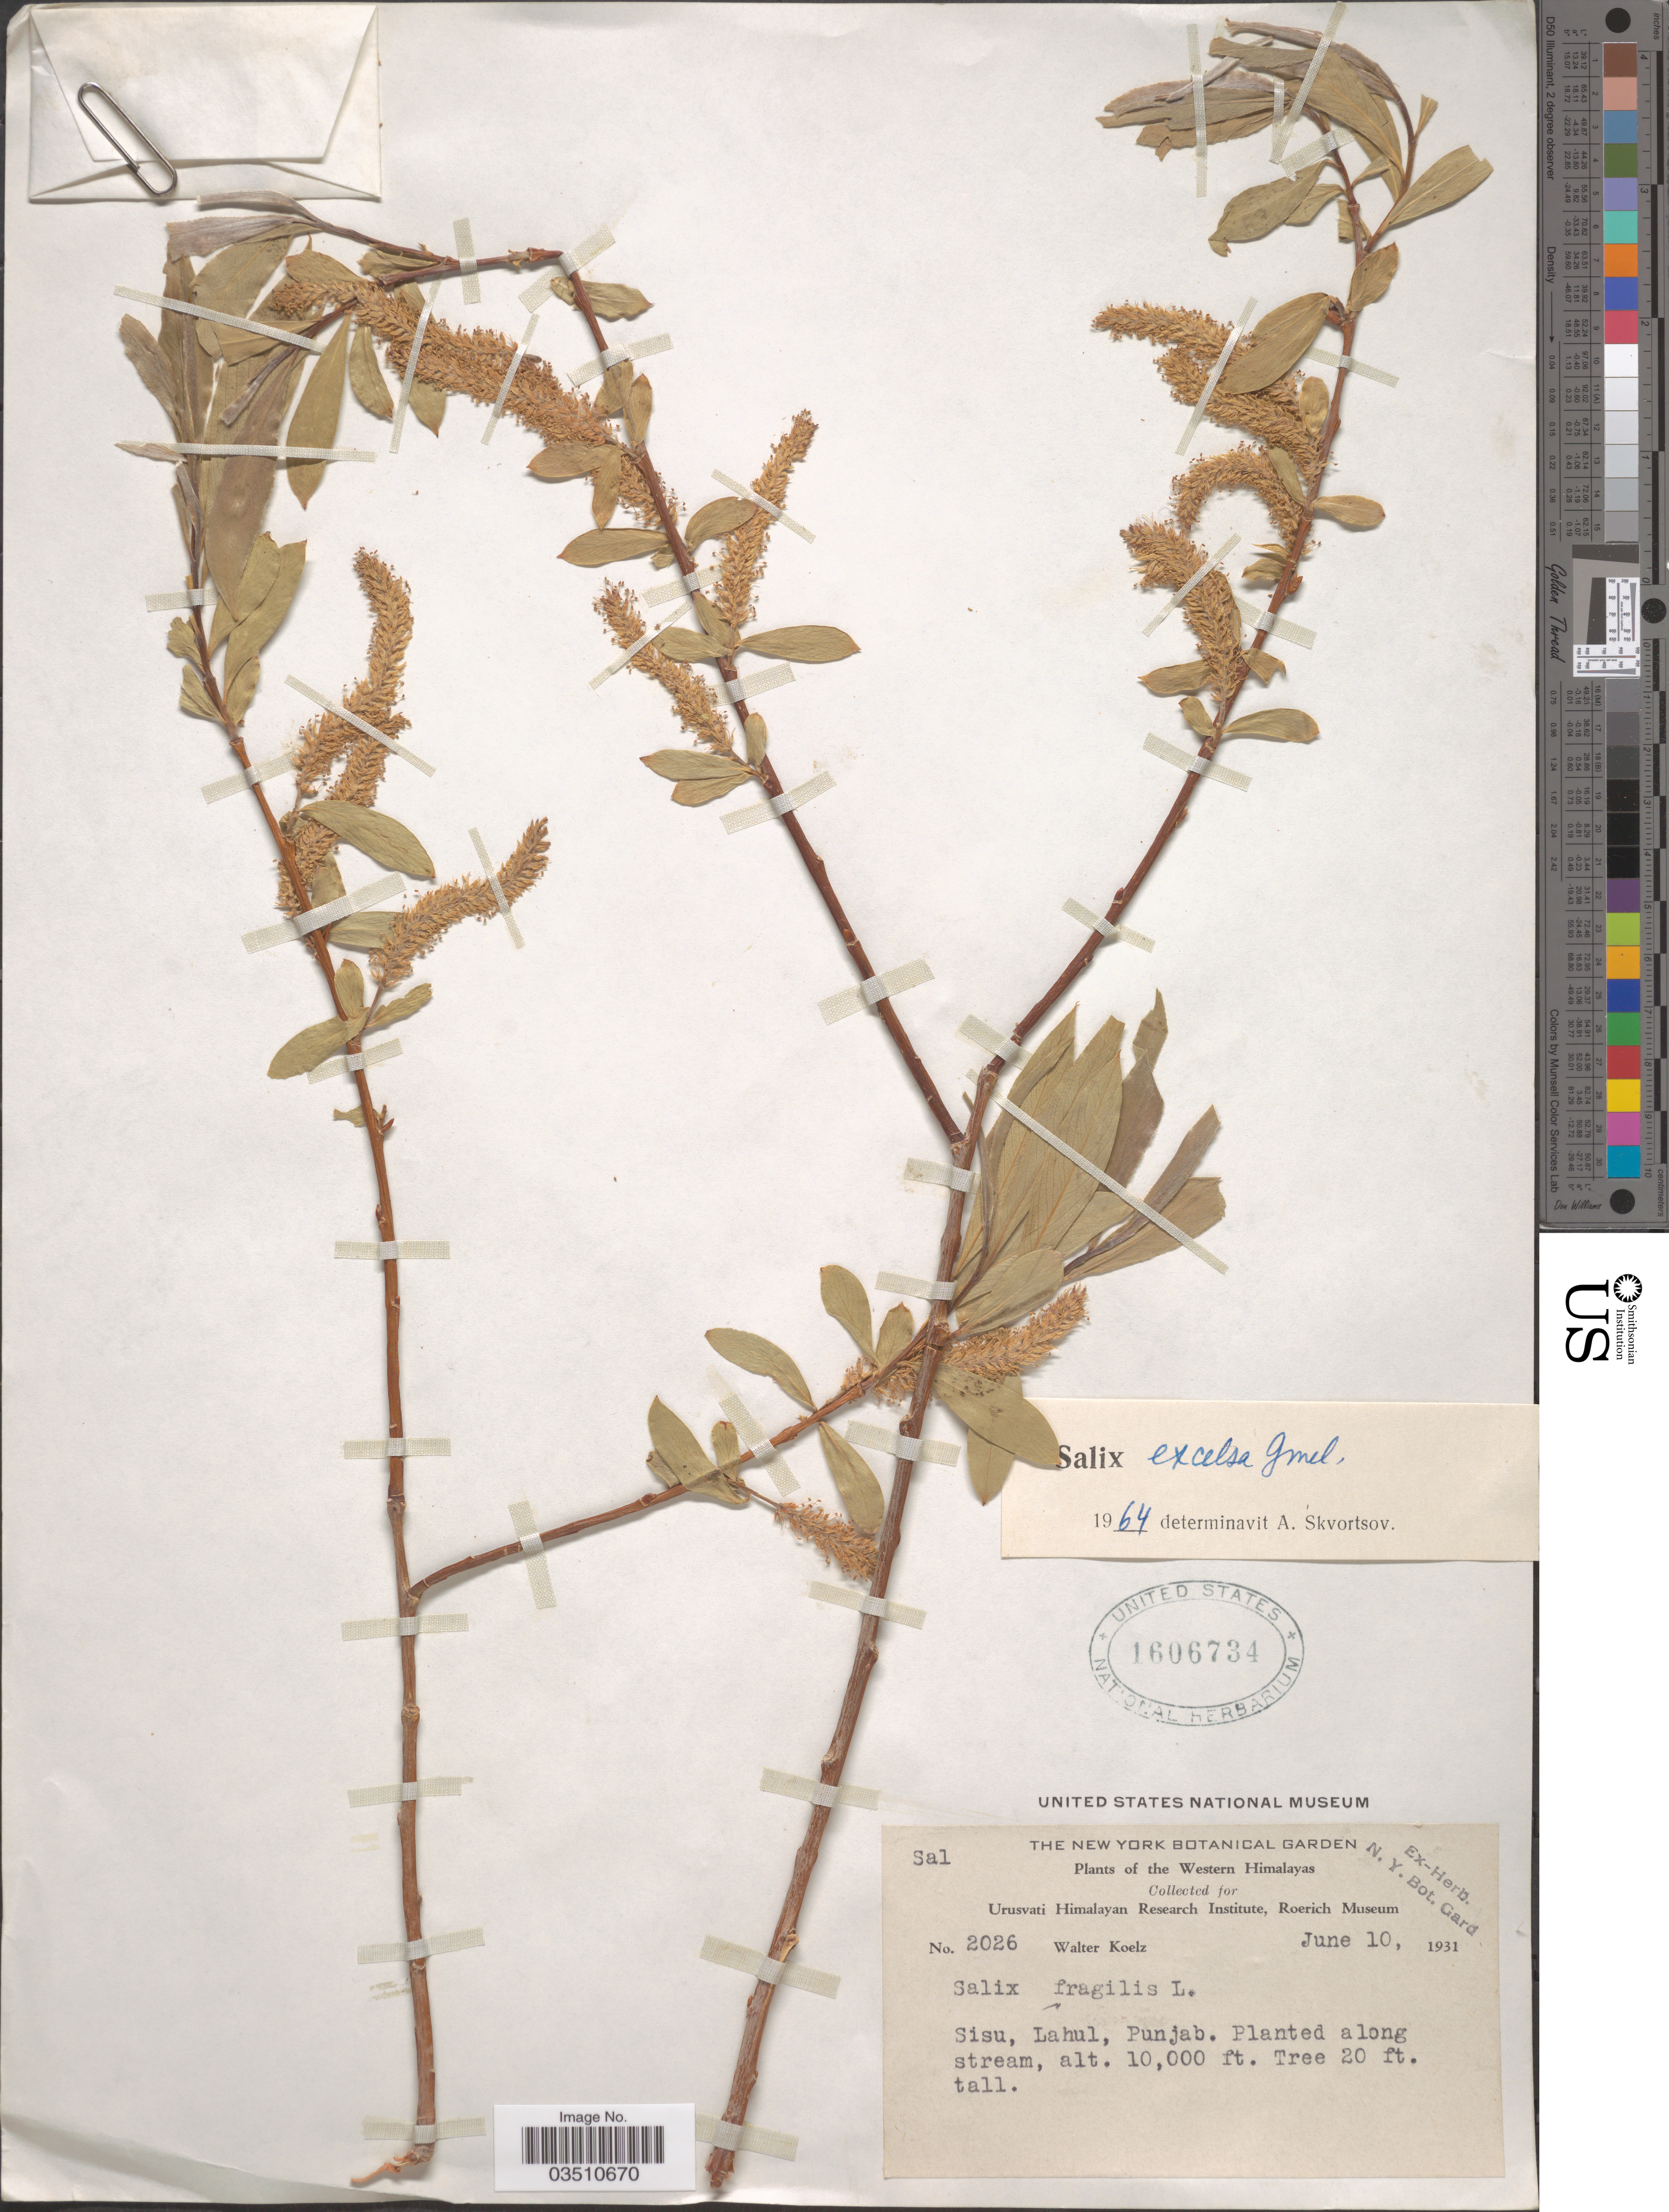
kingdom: Plantae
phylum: Tracheophyta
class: Magnoliopsida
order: Malpighiales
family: Salicaceae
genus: Salix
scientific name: Salix excelsa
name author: S.G. Gmel.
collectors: W. N. Koelz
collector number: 2026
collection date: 1931-06-10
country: India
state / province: Punjab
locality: Western Himalayas. Sisu, Lahul, Punjab.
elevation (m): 3048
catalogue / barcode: US 1606734